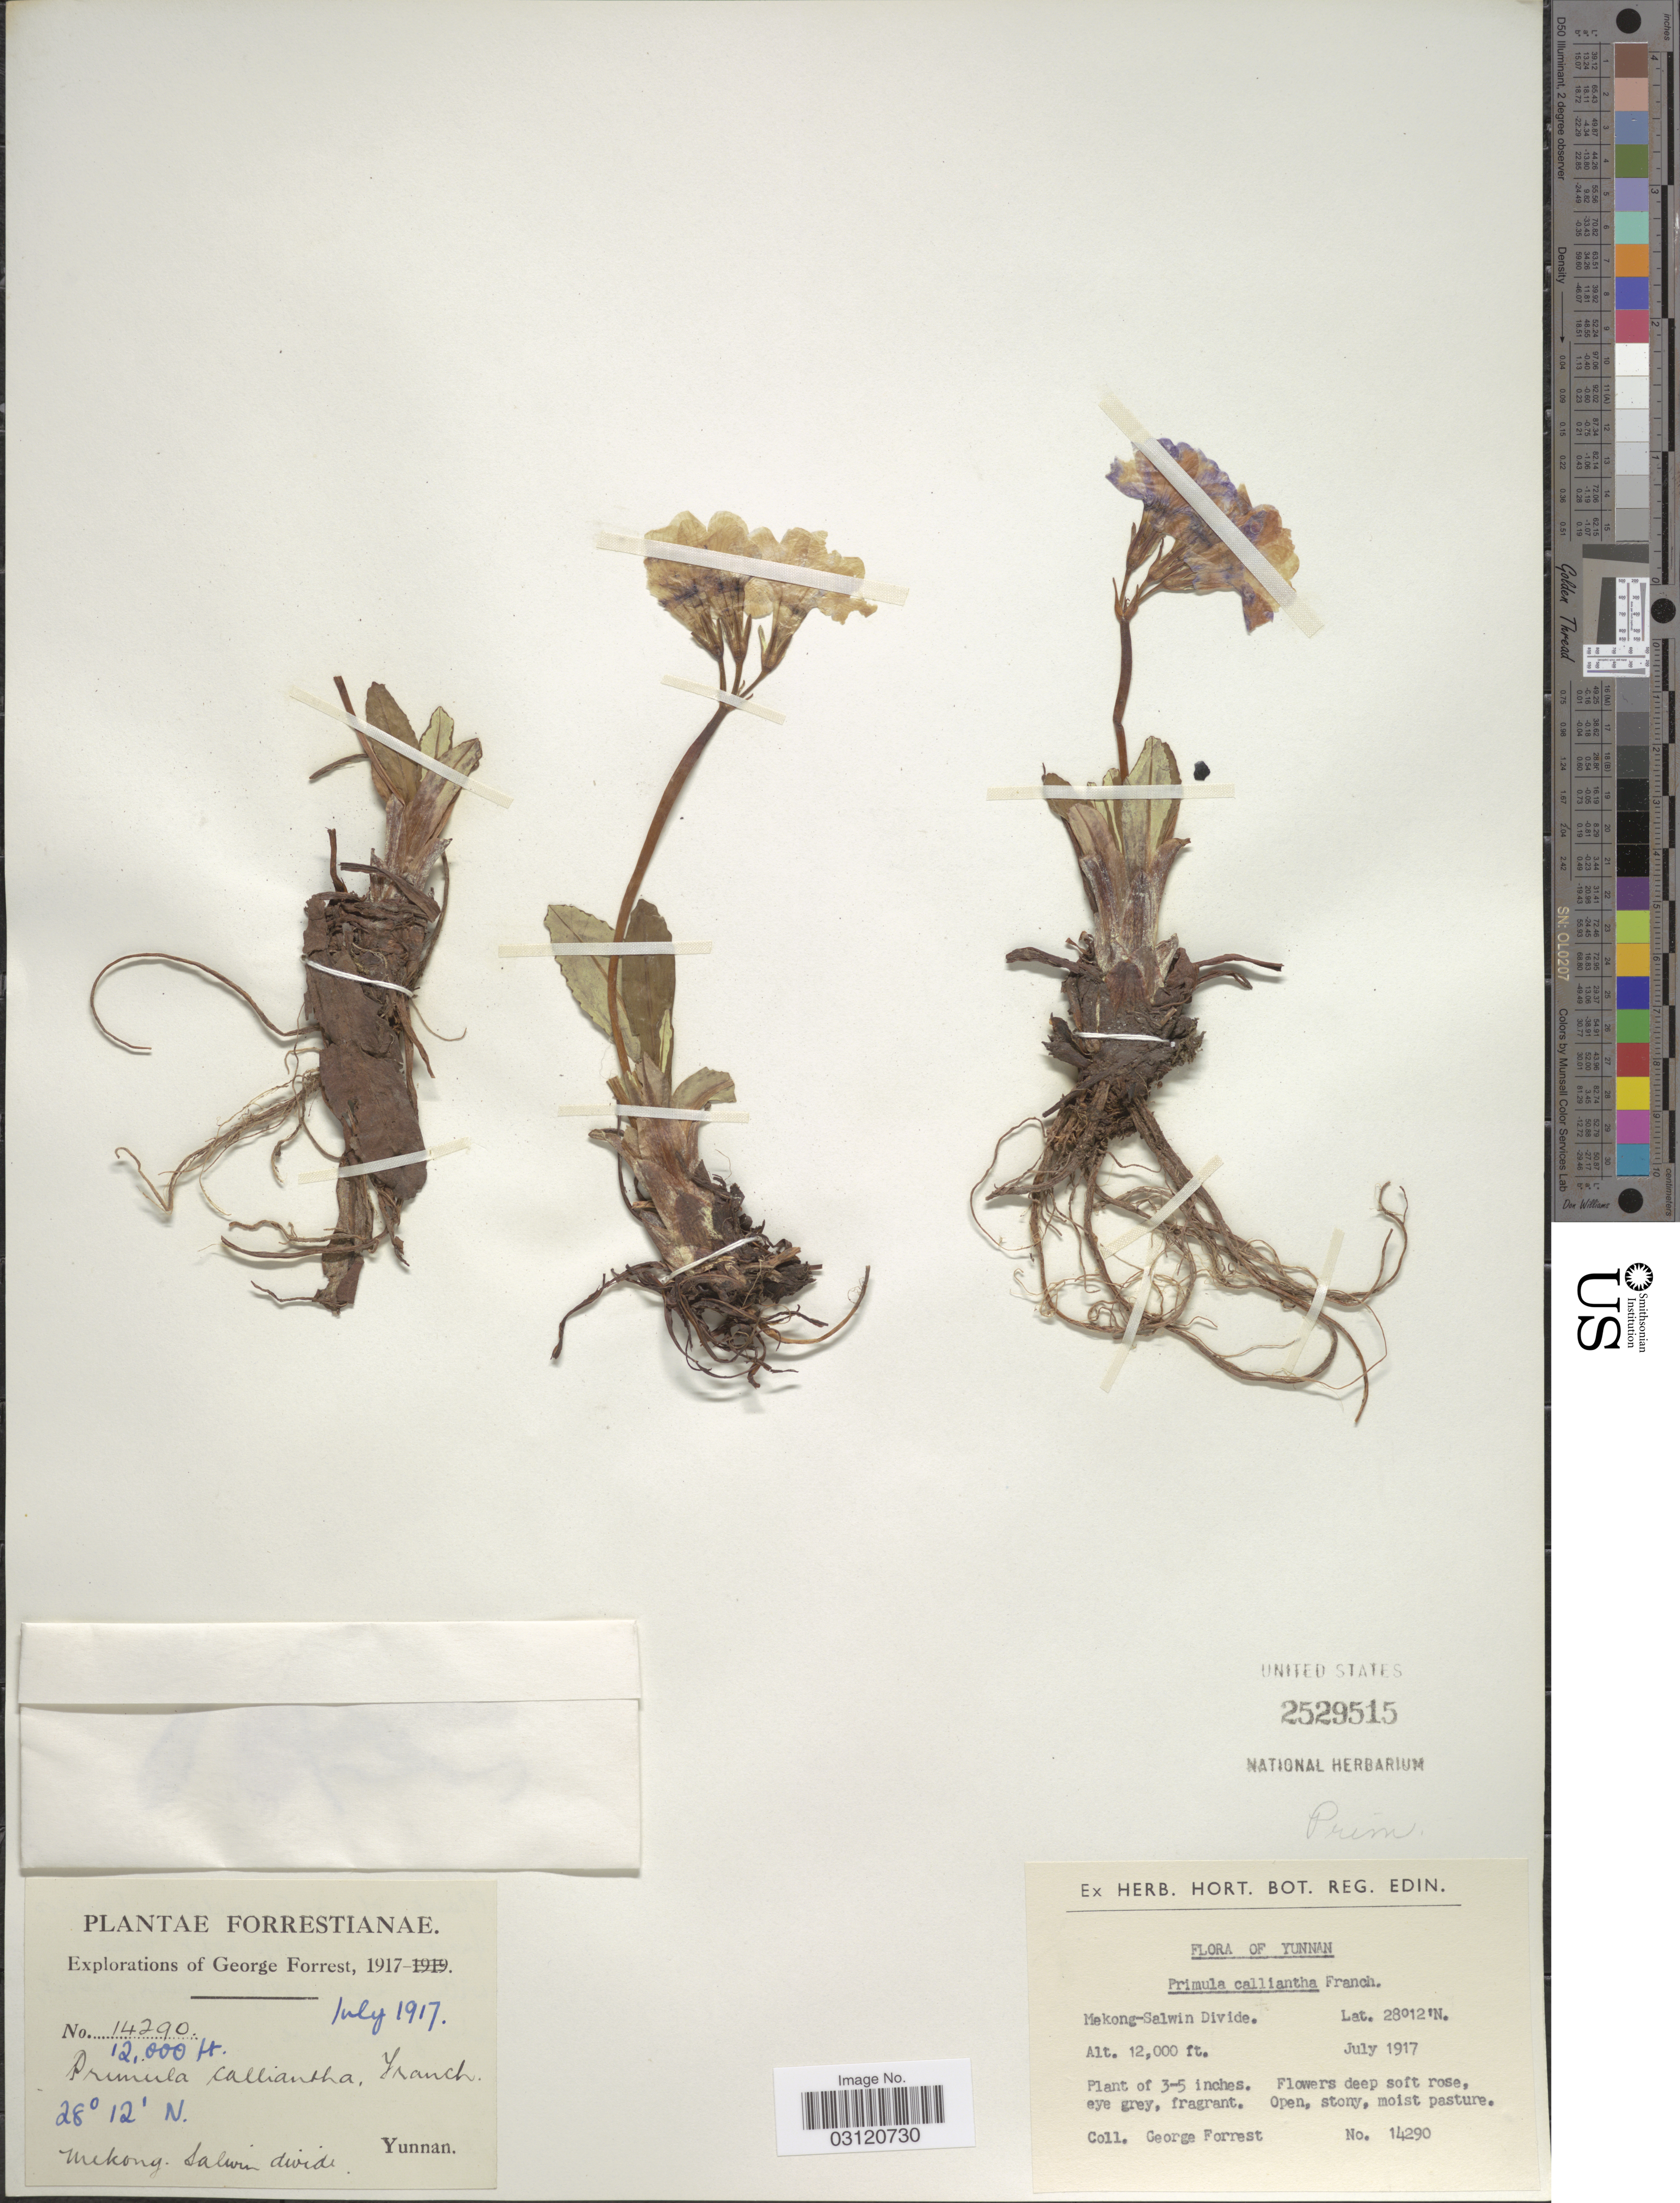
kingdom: Plantae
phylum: Tracheophyta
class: Magnoliopsida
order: Ericales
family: Primulaceae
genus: Primula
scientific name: Primula calliantha subsp. bryophila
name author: (Balf. f. & Farrer) W.W. Sm. & Forrest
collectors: G. Forrest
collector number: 14290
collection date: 1917-07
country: China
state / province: Yunnan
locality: Mekong-Salwin Divide.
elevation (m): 3658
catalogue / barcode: US 2529515